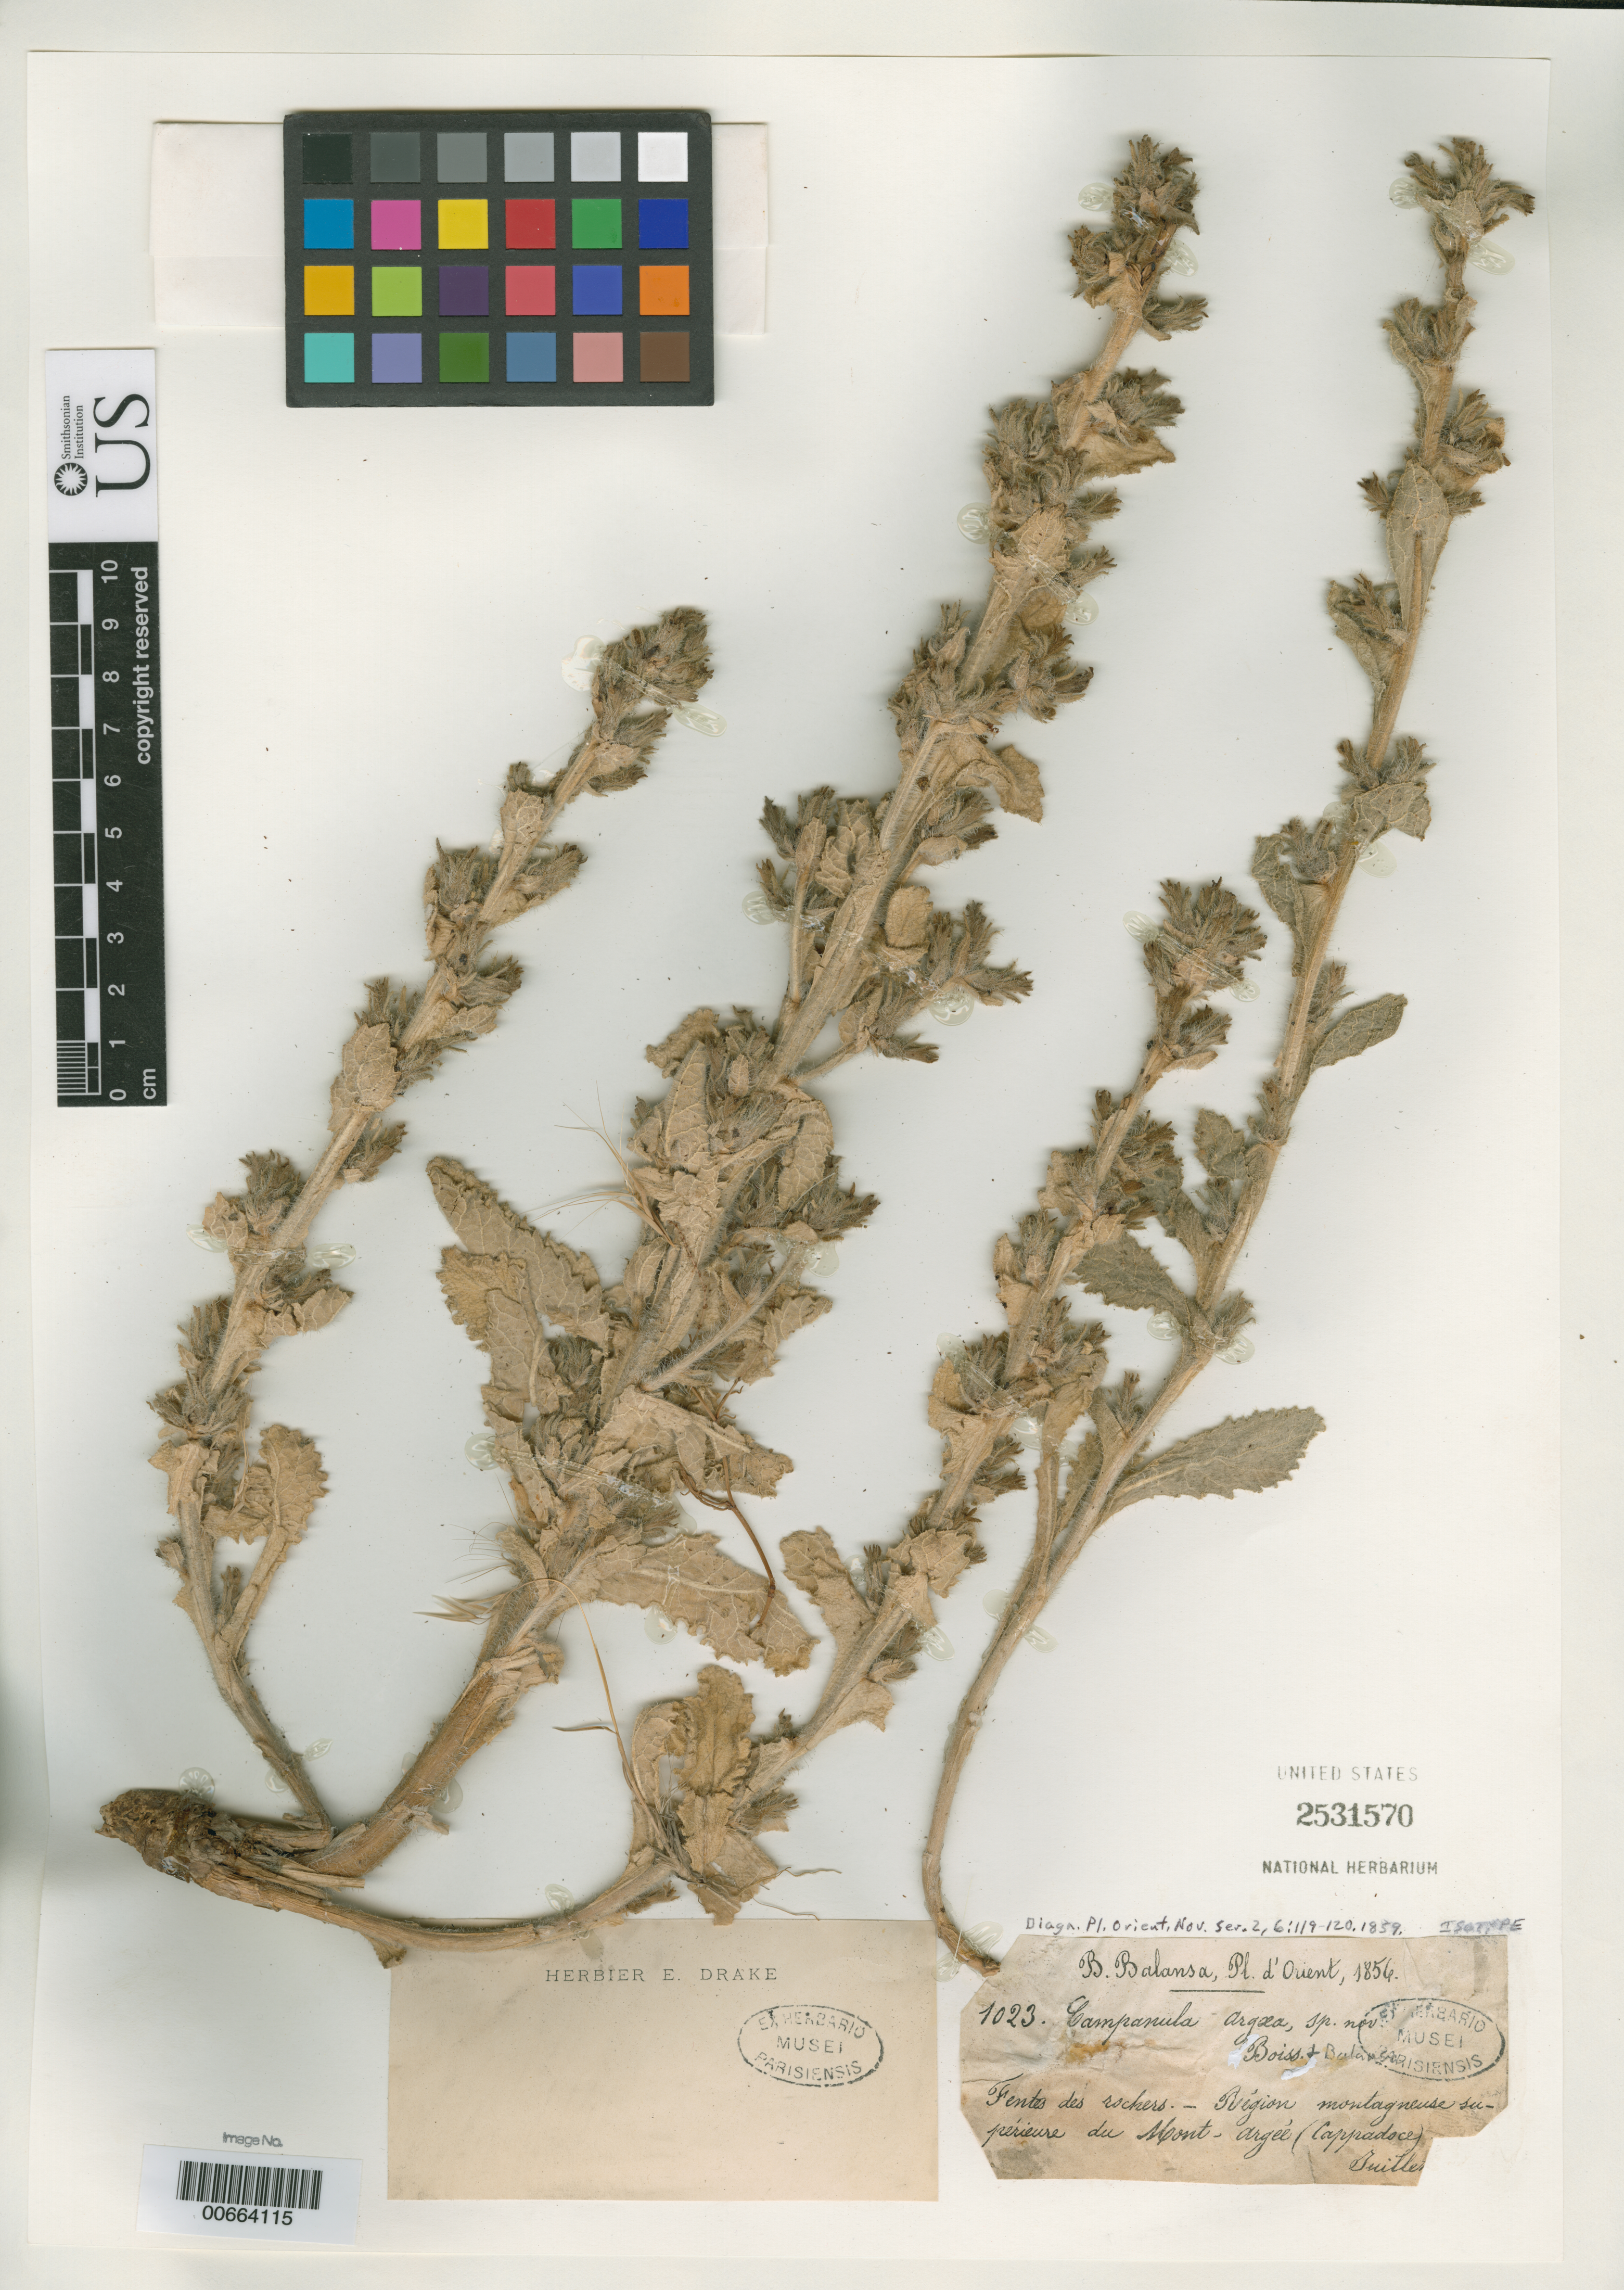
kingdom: Plantae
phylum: Tracheophyta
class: Magnoliopsida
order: Asterales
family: Campanulaceae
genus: Campanula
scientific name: Campanula argaea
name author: Boiss. & Balansa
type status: Isotype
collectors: B. Balansa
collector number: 1023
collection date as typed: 1856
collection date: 1856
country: Turkey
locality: Montagneuse supérieure de Mont-Argée (Cappadoce).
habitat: Fentes de roches.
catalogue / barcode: US 2531570